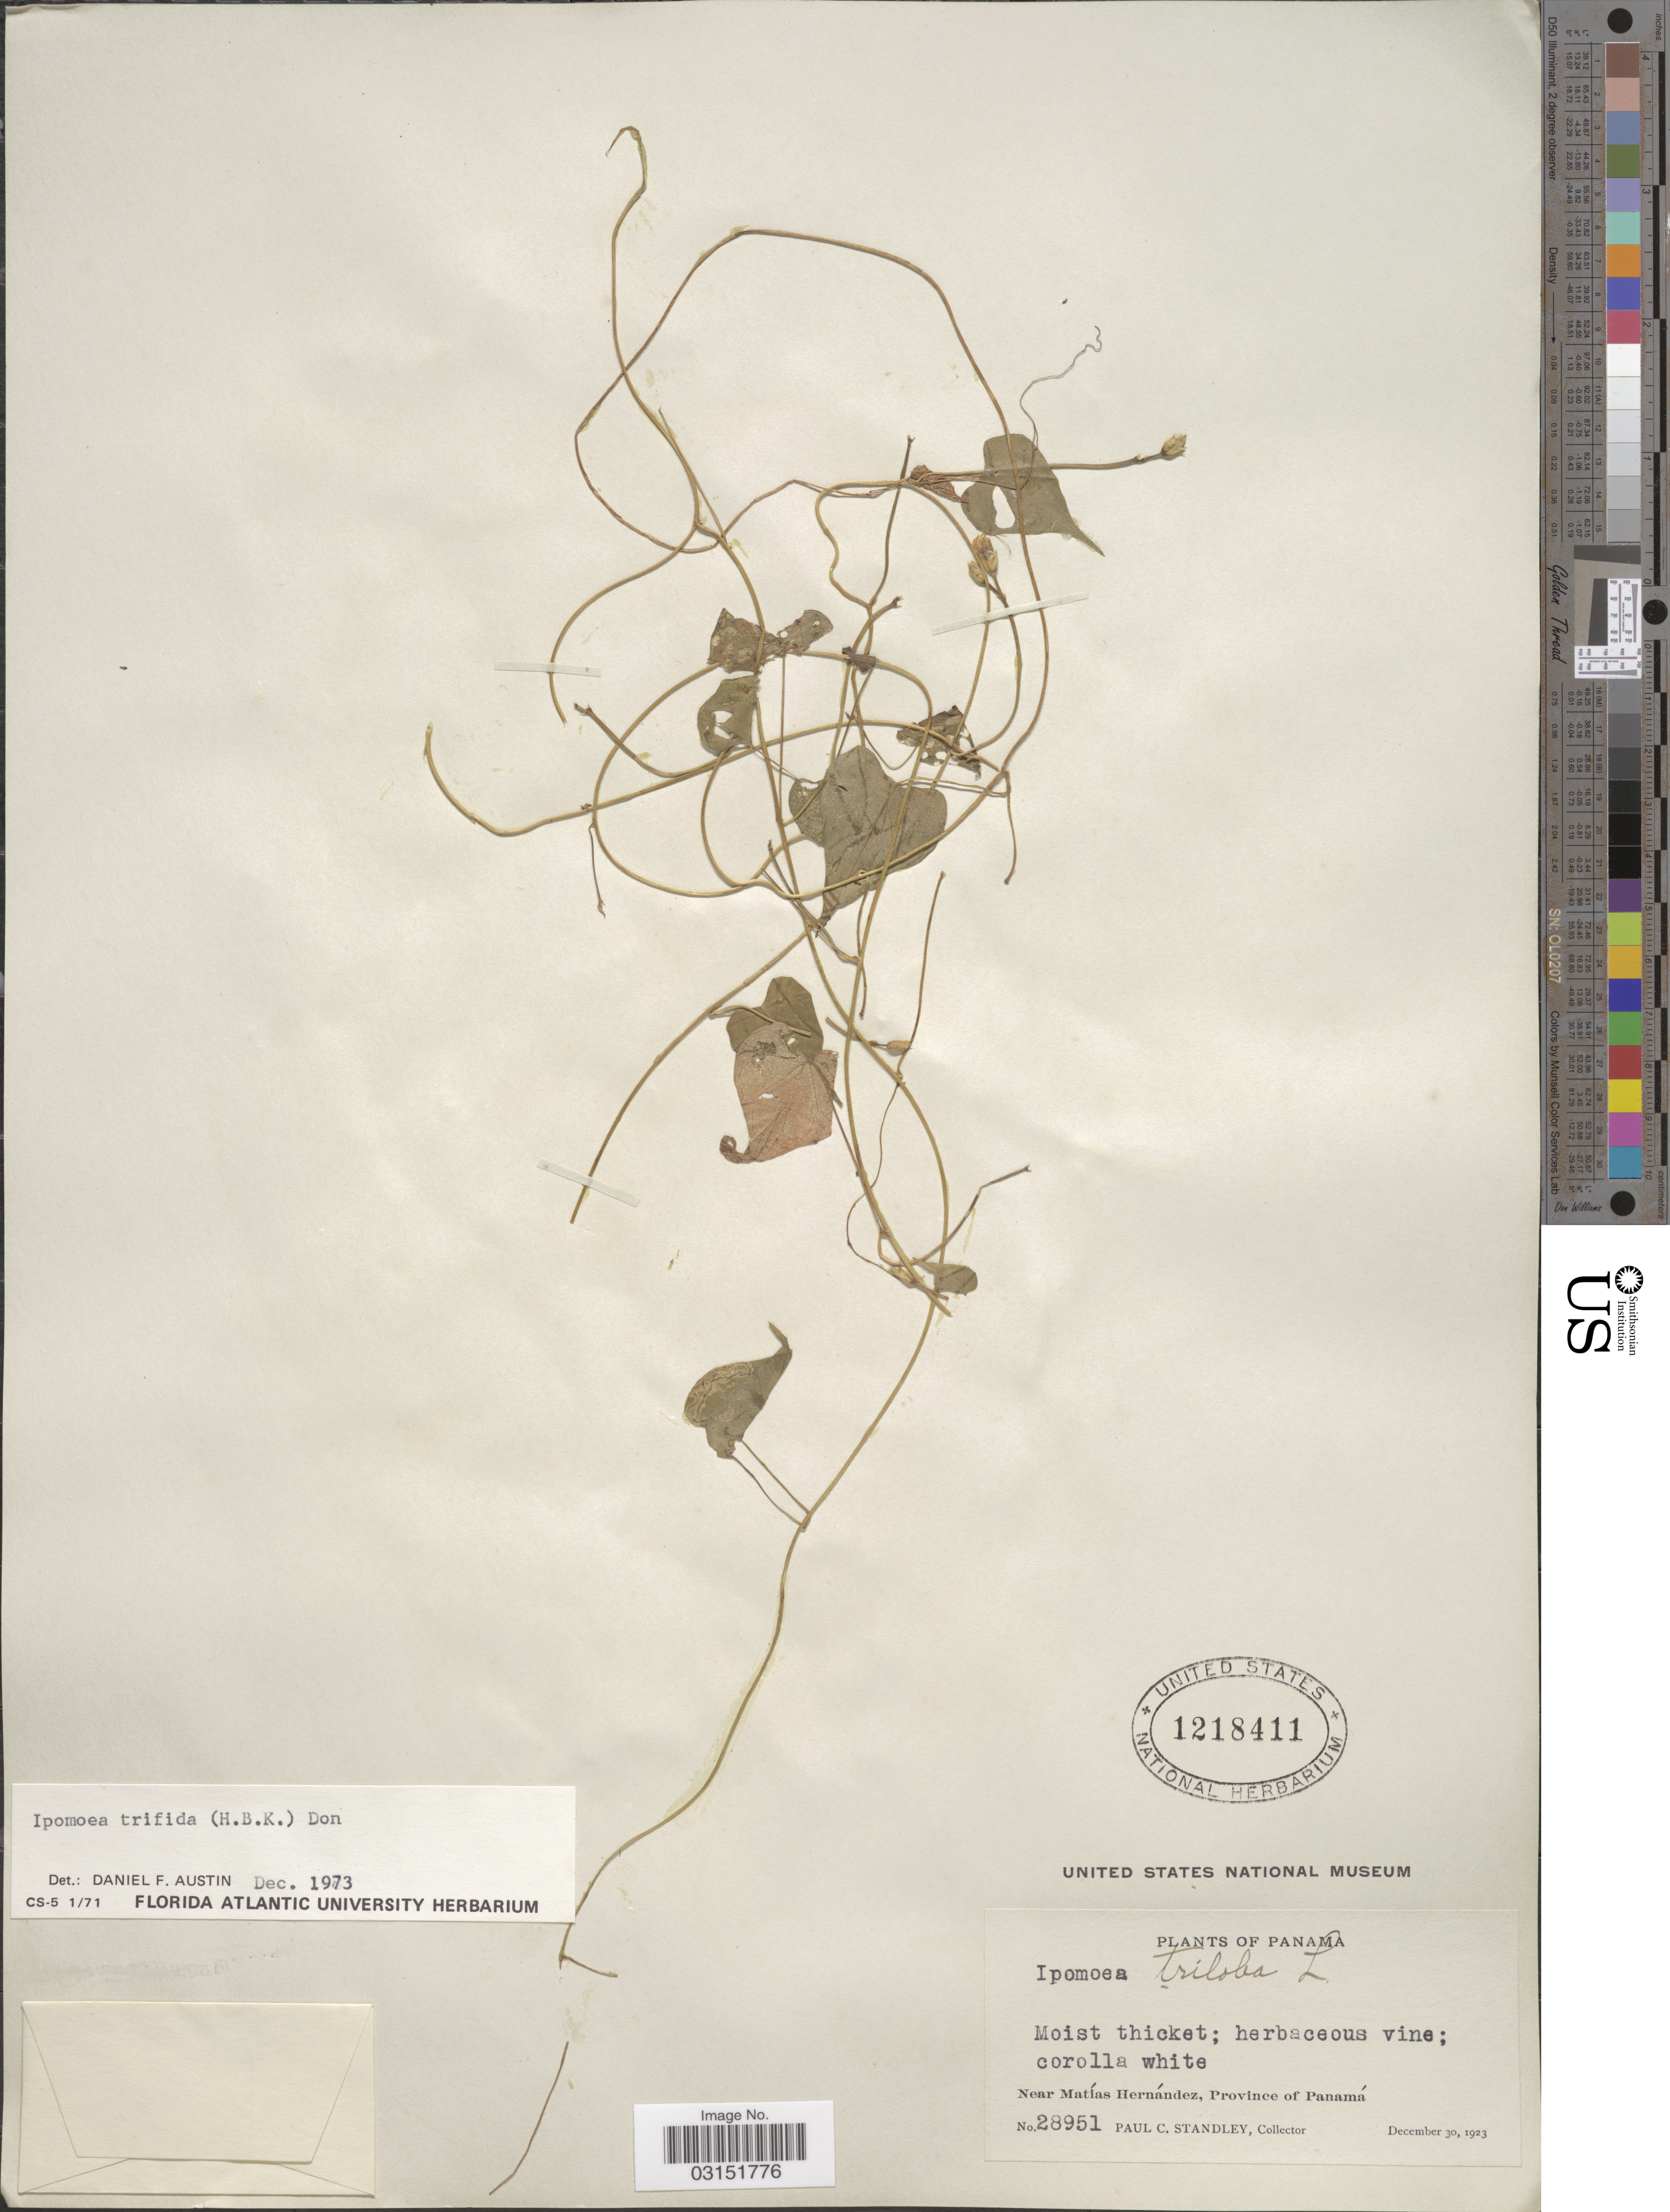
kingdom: Plantae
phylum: Tracheophyta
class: Magnoliopsida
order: Solanales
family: Convolvulaceae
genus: Ipomoea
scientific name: Ipomoea trifida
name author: (Kunth) G. Don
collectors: P. C. Standley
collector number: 28951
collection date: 1923-12-30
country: Panama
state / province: Panamá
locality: Near Matías Hernández.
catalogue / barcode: US 1218411